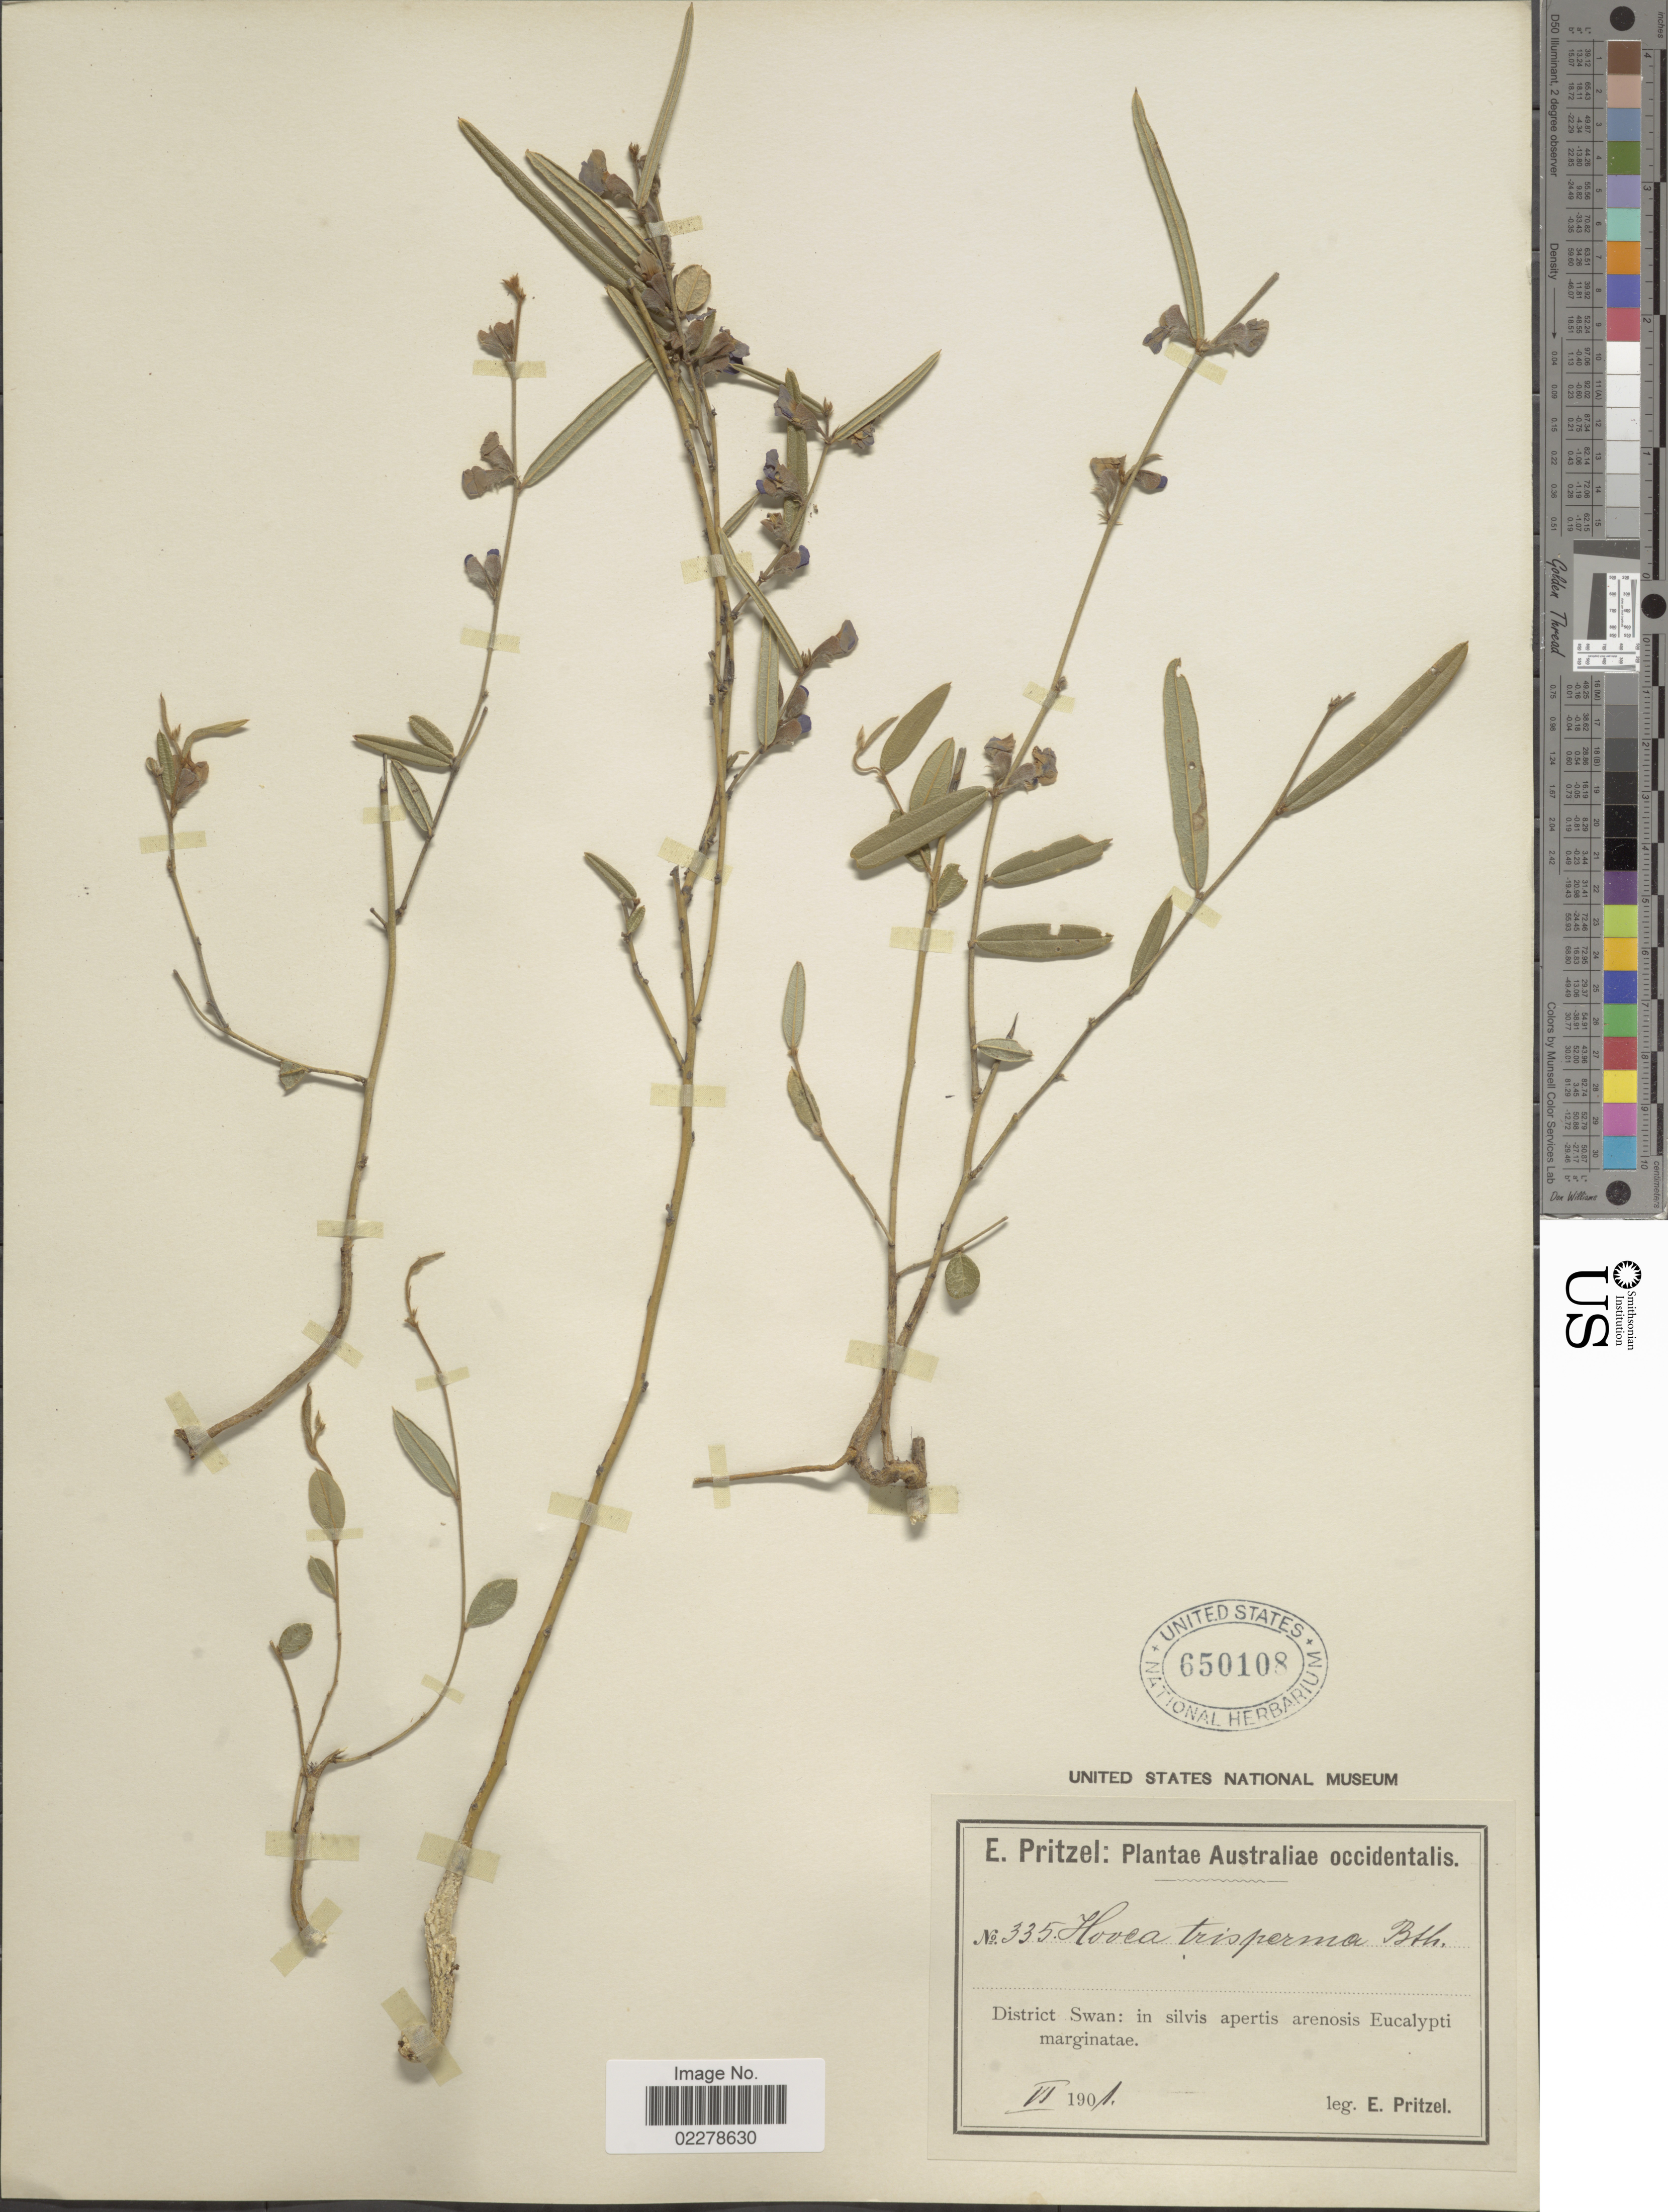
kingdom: Plantae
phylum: Tracheophyta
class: Magnoliopsida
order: Fabales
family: Fabaceae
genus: Hovea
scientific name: Hovea trisperma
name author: Benth.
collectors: E. G. Pritzel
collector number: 335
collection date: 1901-06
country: Australia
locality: Australiae occidentalis District Swan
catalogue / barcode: US 650108